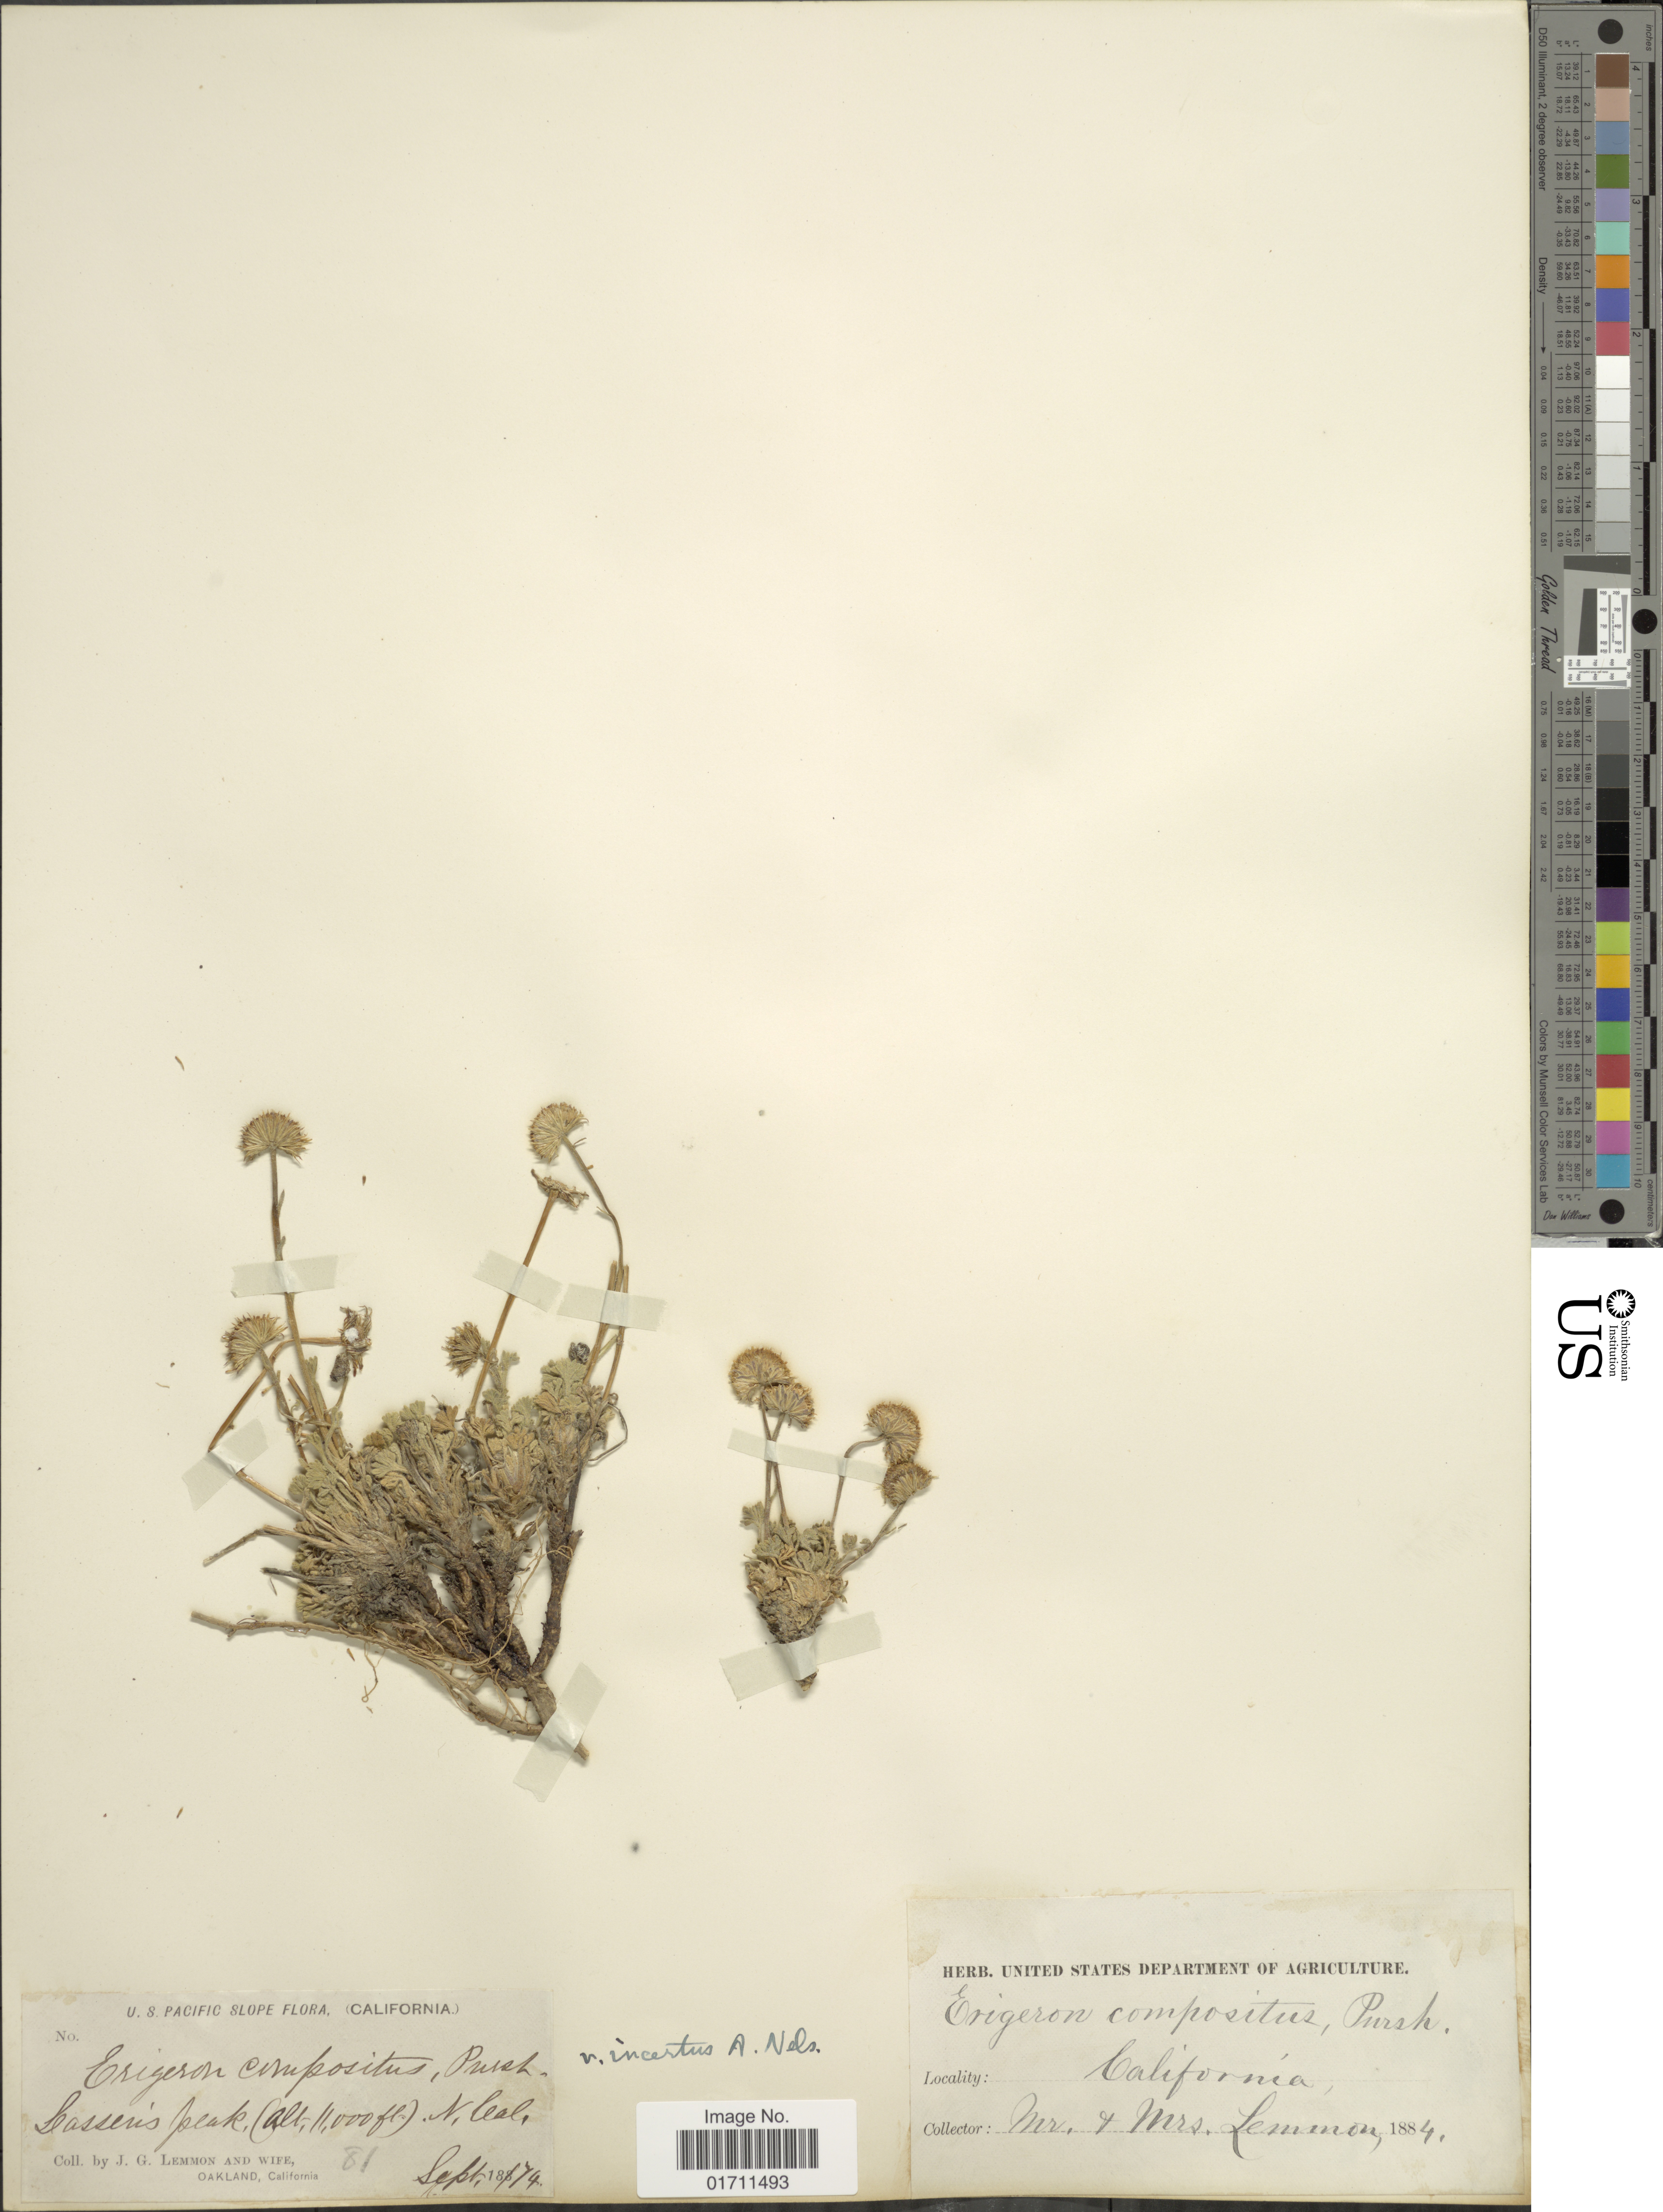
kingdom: Plantae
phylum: Tracheophyta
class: Magnoliopsida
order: Asterales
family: Asteraceae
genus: Erigeron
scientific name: Erigeron compositus var. incertus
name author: A. Nelson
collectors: J. Lemmon & Mrs. J. G. Lemmon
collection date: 1874-09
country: United States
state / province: North Carolina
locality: U.S. Pacific Slope, Lassen's Peak, N Cal